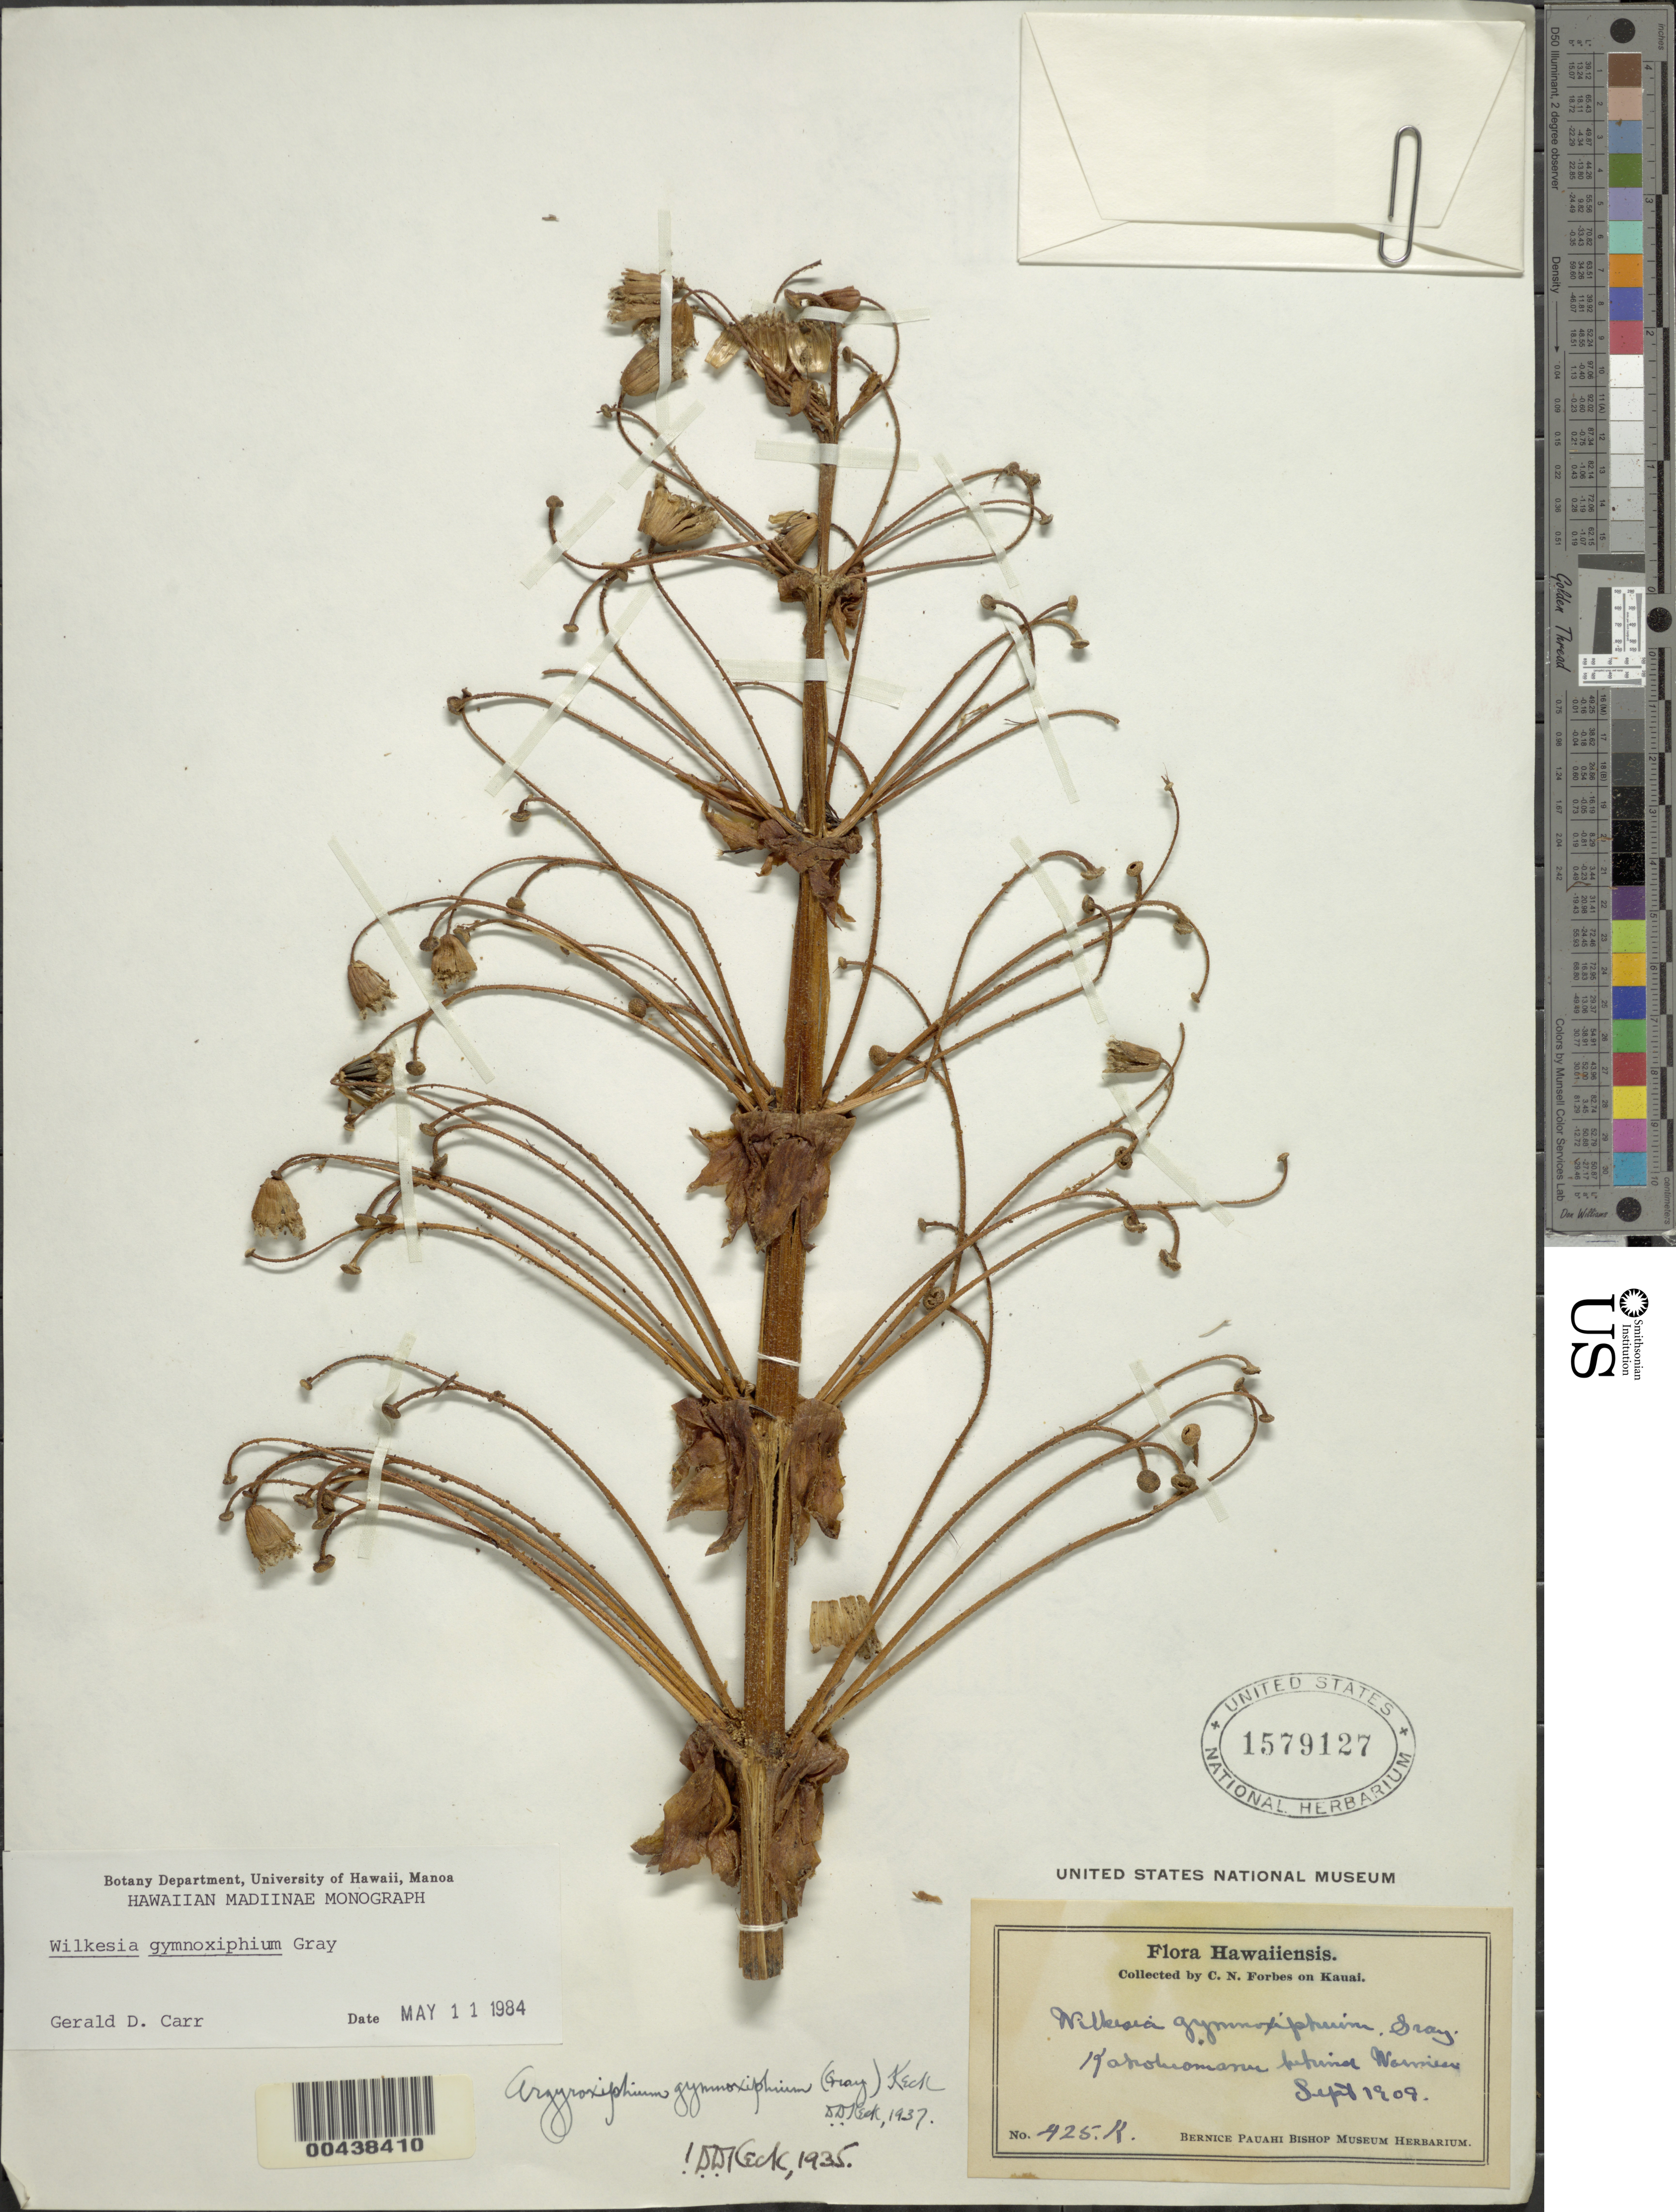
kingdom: Plantae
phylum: Tracheophyta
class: Magnoliopsida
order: Asterales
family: Asteraceae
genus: Wilkesia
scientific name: Wilkesia gymnoxiphium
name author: A. Gray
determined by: Carr, G. D.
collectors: C. N. Forbes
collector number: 425.K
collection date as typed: Sep 1909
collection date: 1909-09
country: United States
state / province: Hawaii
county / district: Kauai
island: Kaua'i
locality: Kaholuamanu, behind Waimea.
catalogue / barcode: US 1579127